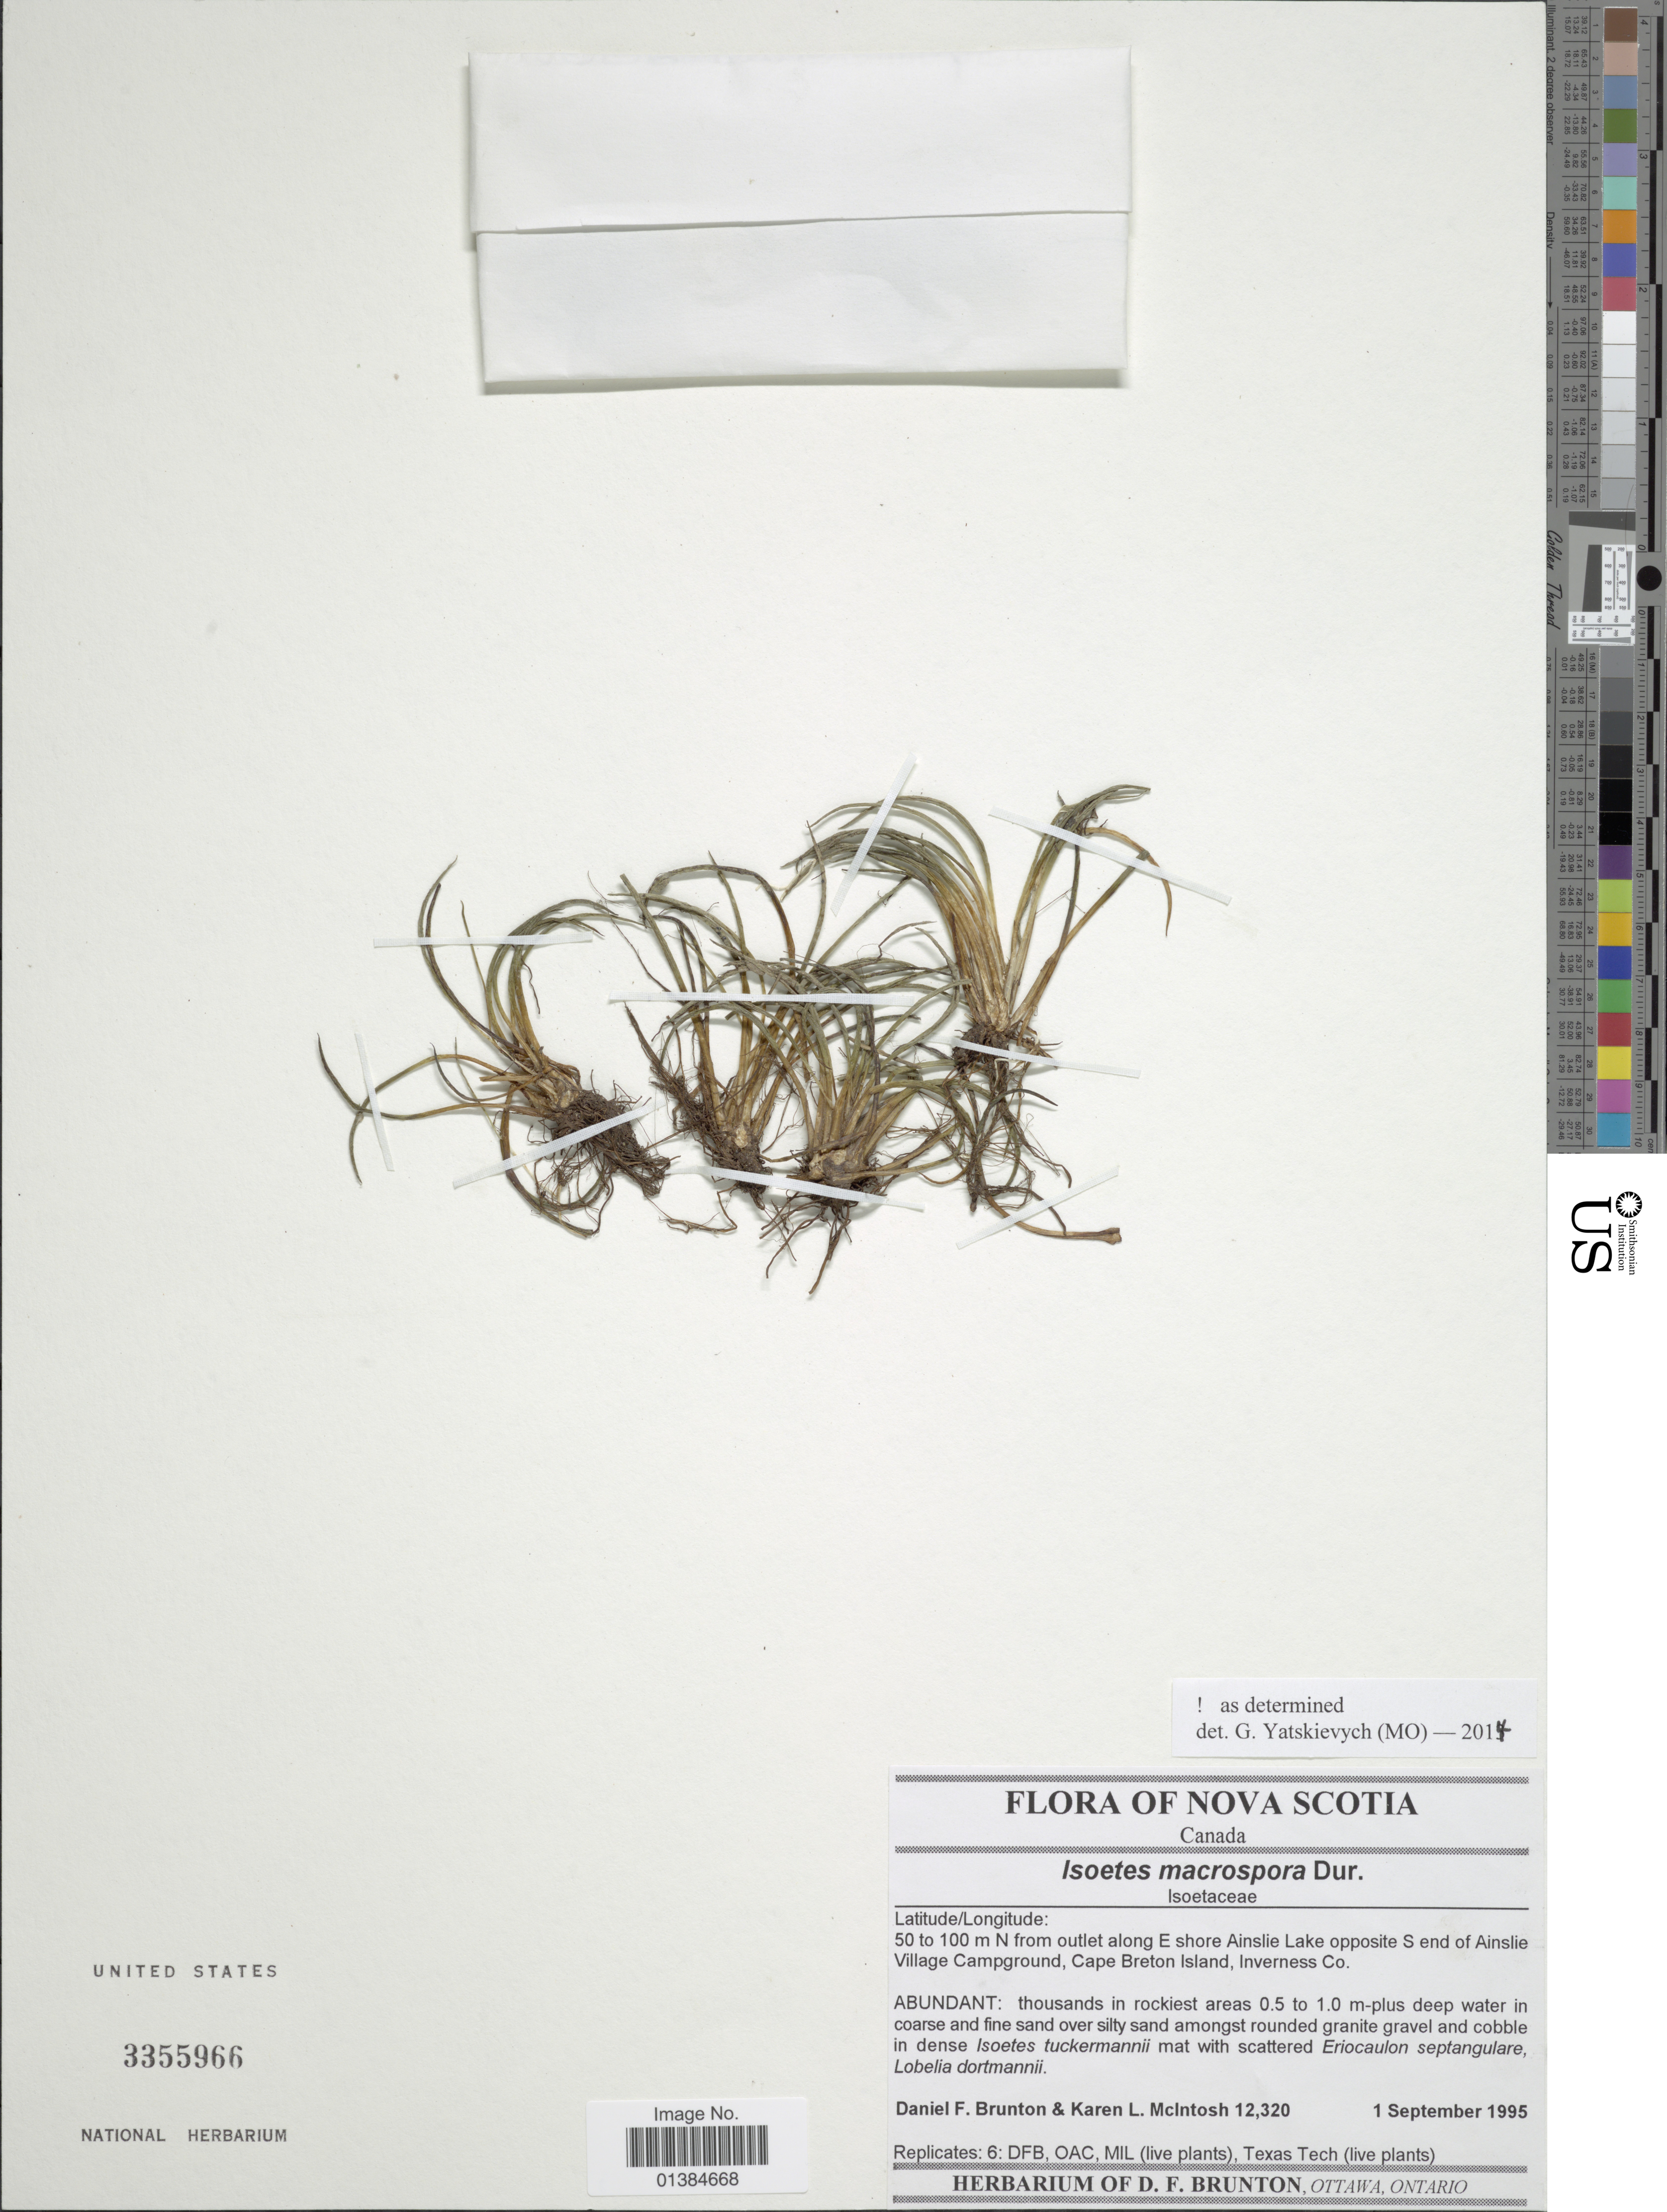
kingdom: Plantae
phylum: Tracheophyta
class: Lycopodiopsida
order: Isoetales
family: Isoetaceae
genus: Isoetes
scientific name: Isoetes macrospora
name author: Durieu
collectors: D. Brunton & K. McIntosh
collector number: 12320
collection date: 1995-09-01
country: Canada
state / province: Nova Scotia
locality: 50 to 100 m N from outlet along E shore Ainslie Lake opposite S end of Ainslie Village Campground, Cape Breton Island, Inverness Co.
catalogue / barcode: US 3355966